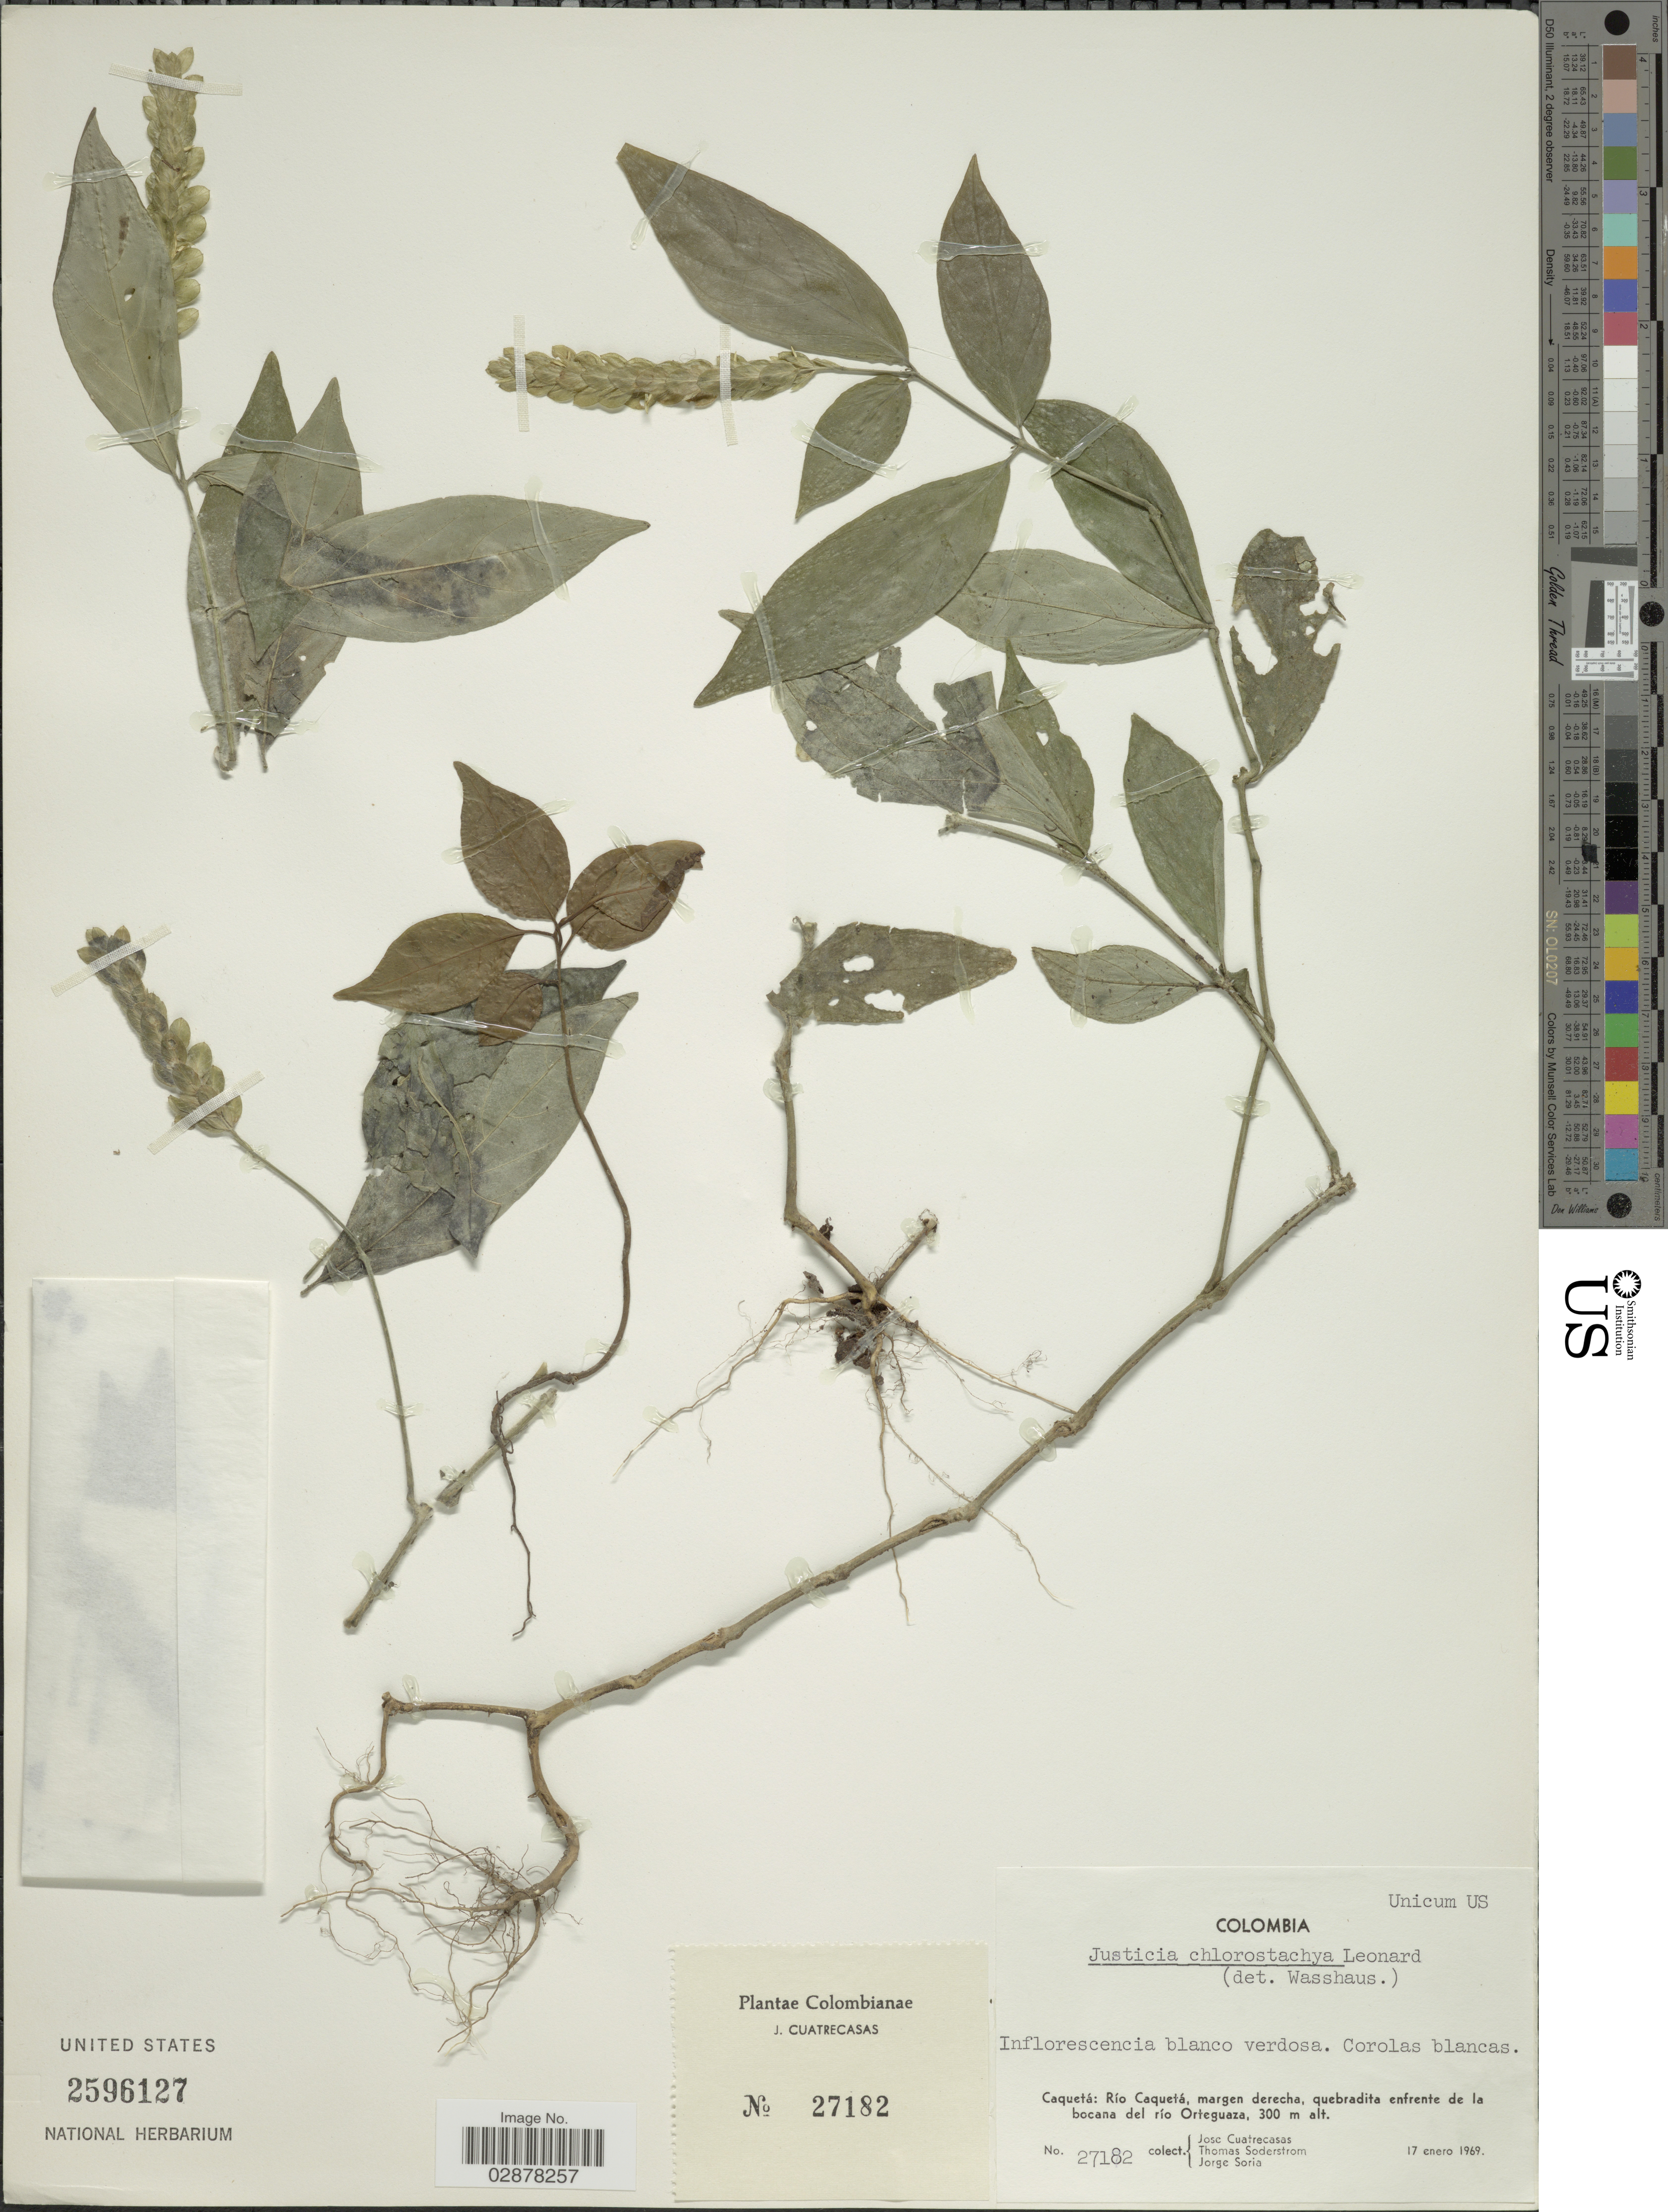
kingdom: Plantae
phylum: Tracheophyta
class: Magnoliopsida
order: Lamiales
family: Acanthaceae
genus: Justicia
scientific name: Justicia chlorostachya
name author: Leonard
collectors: J. Cuatrecasas, T. R. Soderstrom & J. Soria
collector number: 27182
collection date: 1969-01-17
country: Colombia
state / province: Caquetá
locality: Río Caquetá, margen derecha, quebradita enfrente de la bocana del río Orteguaza.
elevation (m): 300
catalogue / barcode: US 2596127